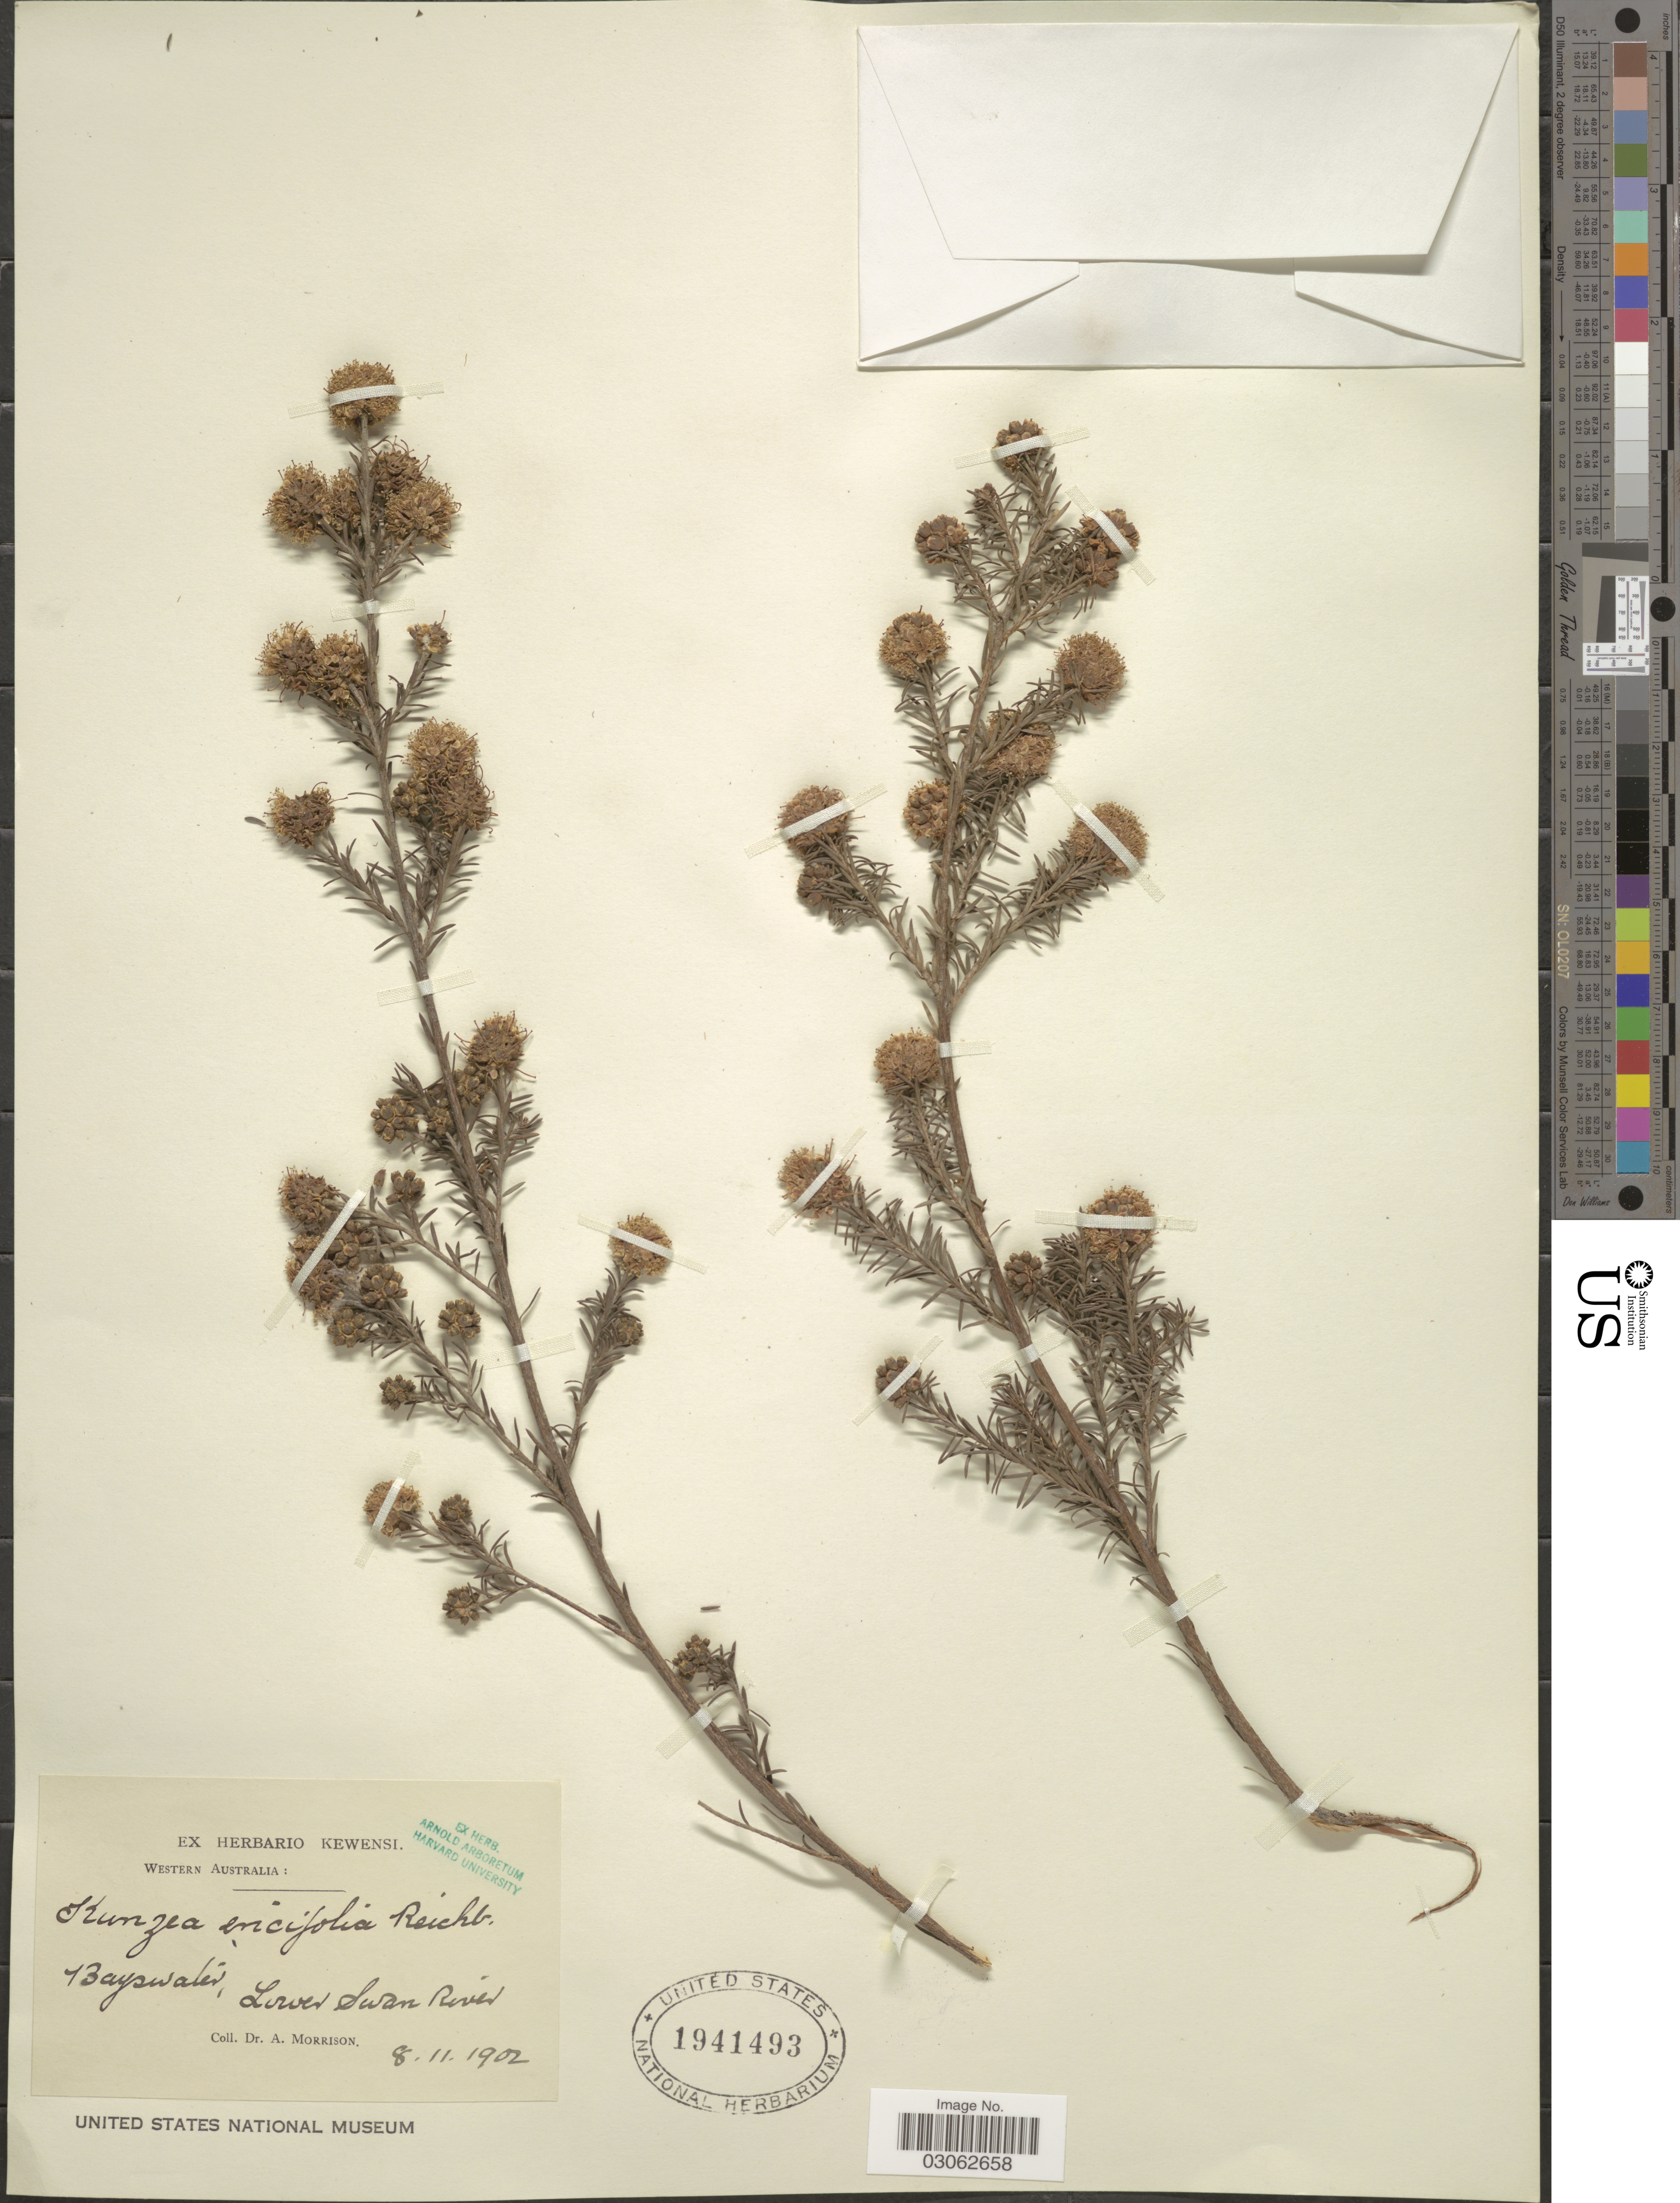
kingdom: Plantae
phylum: Tracheophyta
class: Magnoliopsida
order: Myrtales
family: Myrtaceae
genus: Kunzea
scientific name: Kunzea ericifolia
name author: (Sm.) Heynh.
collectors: A. Morrison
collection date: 1902-11-08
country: Australia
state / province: Western Australia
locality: Bayswater, Lower Swan River.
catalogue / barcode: US 1941493